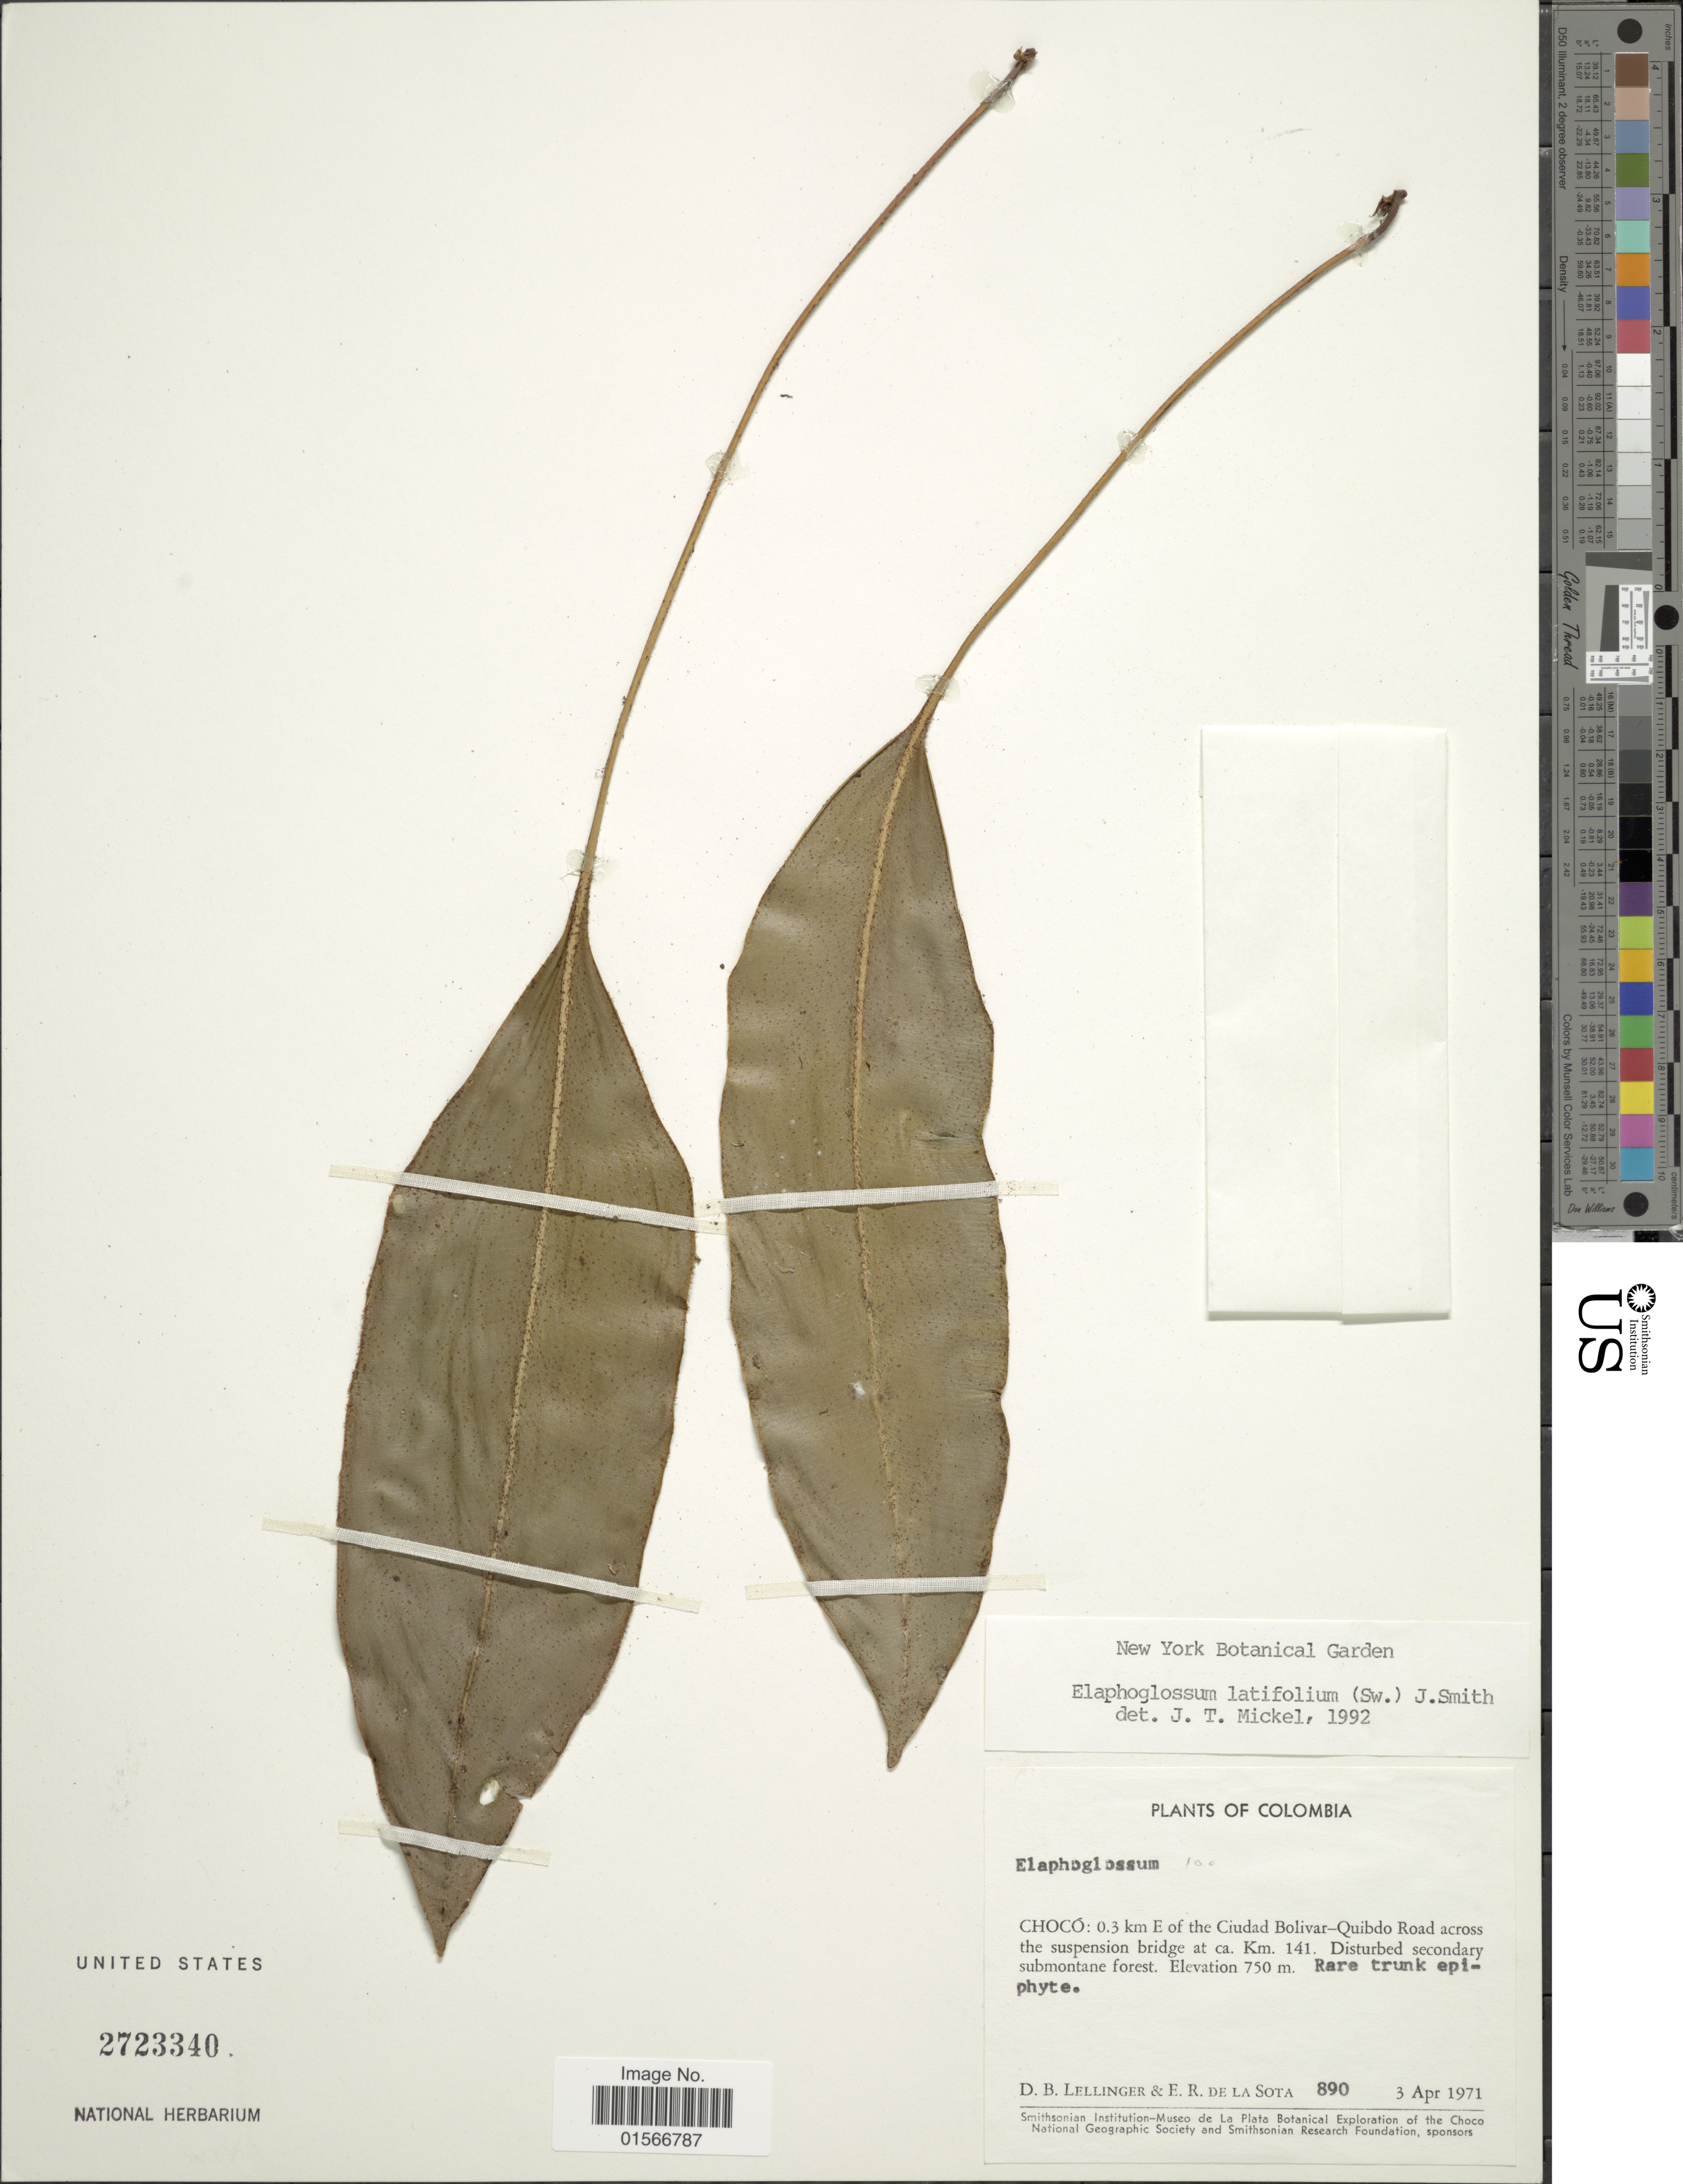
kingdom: Plantae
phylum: Tracheophyta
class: Polypodiopsida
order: Polypodiales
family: Dryopteridaceae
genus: Elaphoglossum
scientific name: Elaphoglossum latifolium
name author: (Sw.) J. Sm.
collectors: D. B. Lellinger & E. R. de la Sota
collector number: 890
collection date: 1971-04-03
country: Colombia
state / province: Chocó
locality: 0.3 km E of the Ciudad Bolivar-Quibdo Road across the suspension bridge at ca. Km 141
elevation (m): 750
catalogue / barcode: US 2723340